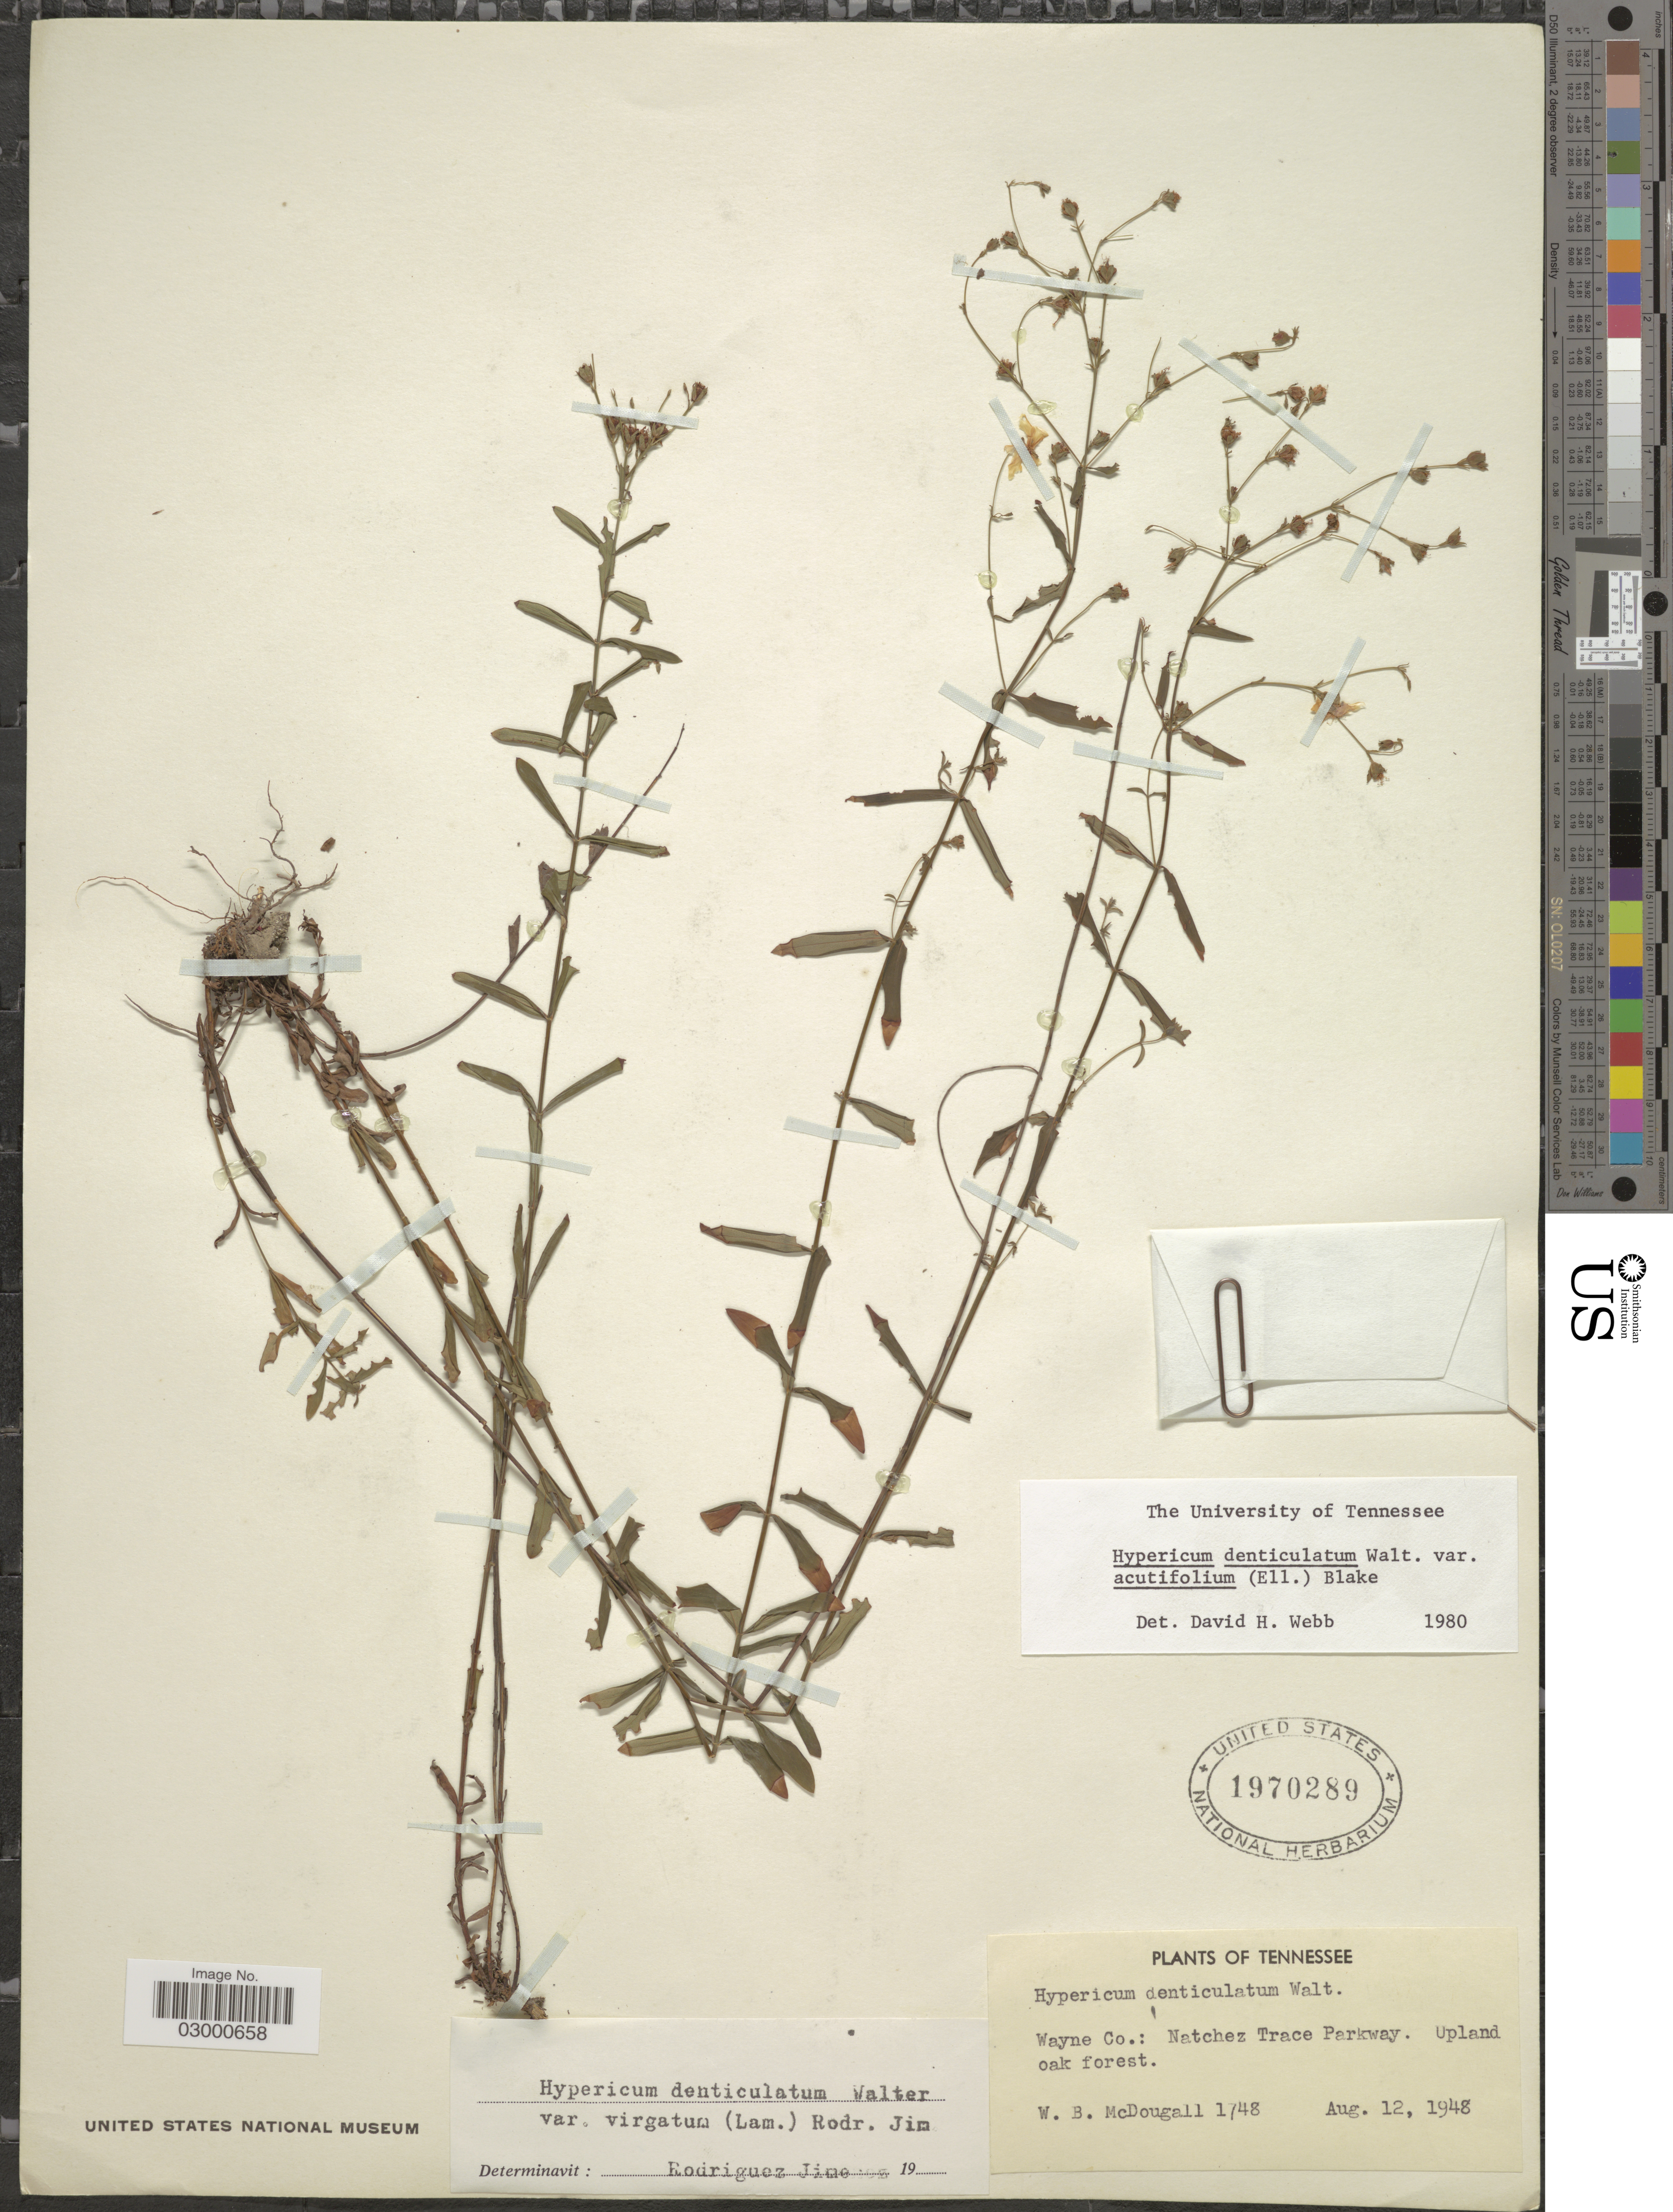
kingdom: Plantae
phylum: Tracheophyta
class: Magnoliopsida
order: Malpighiales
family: Hypericaceae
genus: Hypericum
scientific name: Hypericum denticulatum var. acutifolium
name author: (Elliott) N. Robson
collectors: W. B. McDougall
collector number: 1748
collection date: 1948-08-12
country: United States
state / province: Tennessee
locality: Wayne Co.: Natchez Trace Parkway.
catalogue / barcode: US 1970289